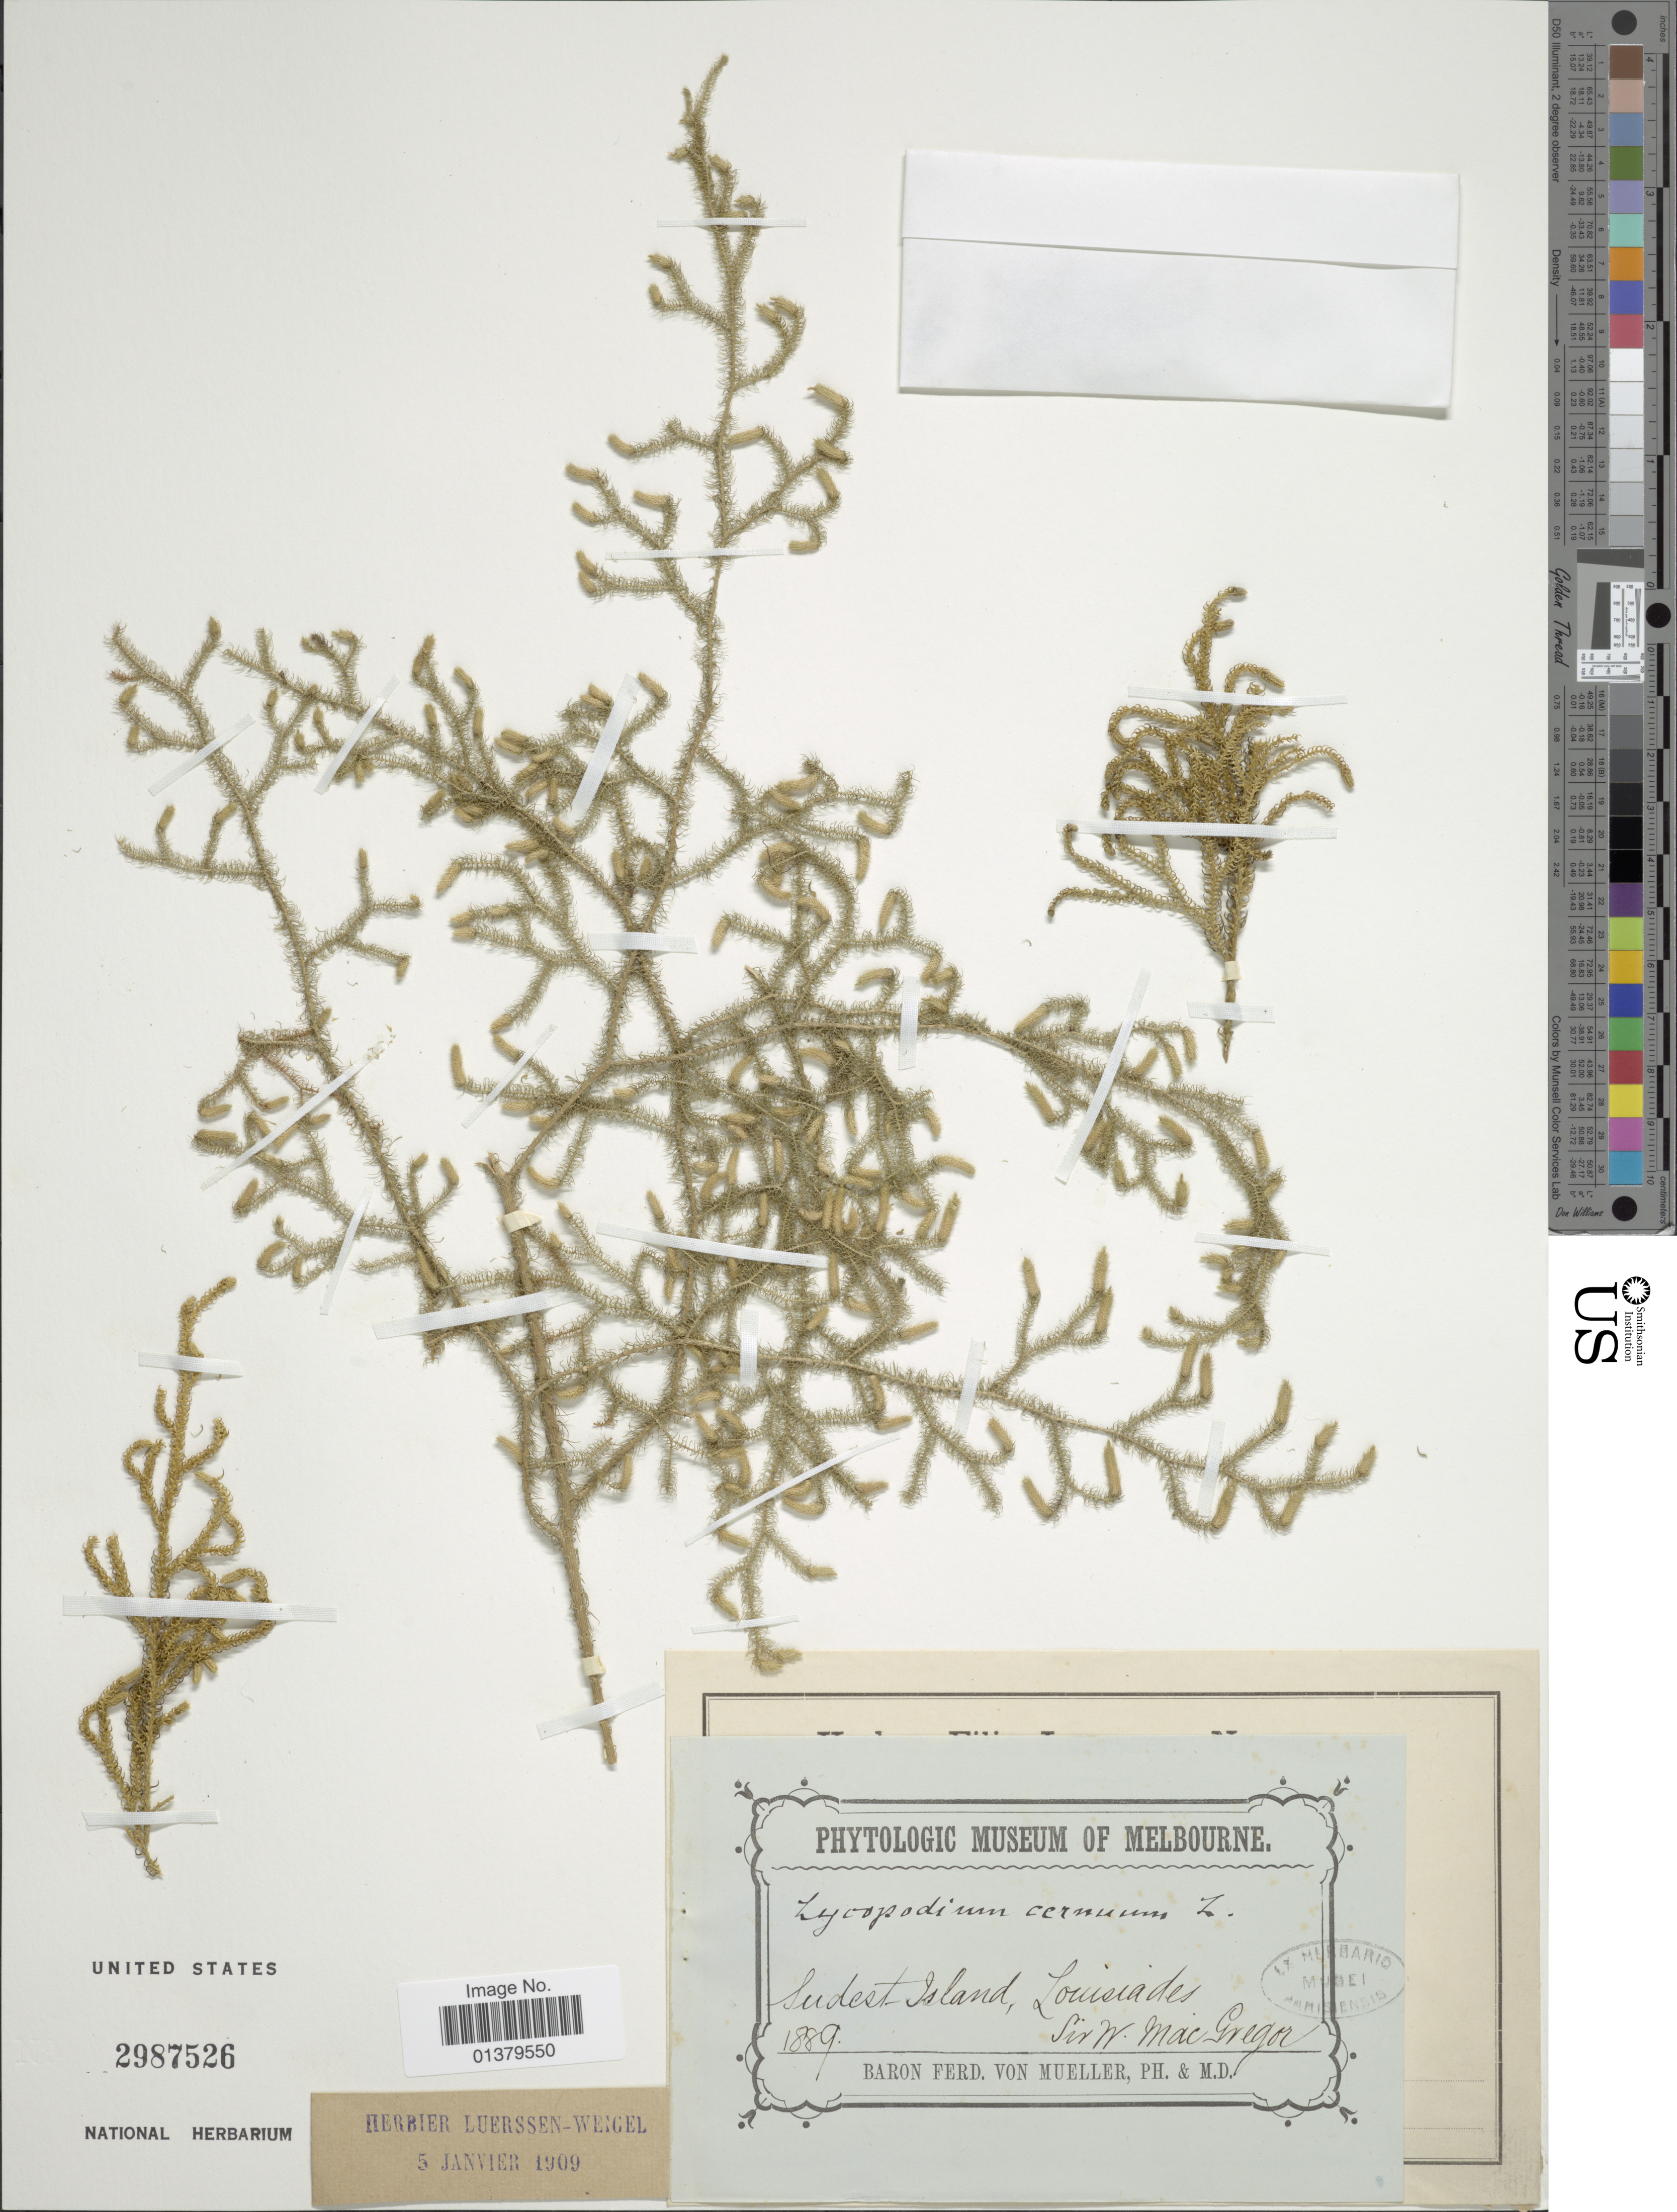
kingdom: Plantae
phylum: Tracheophyta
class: Lycopodiopsida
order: Lycopodiales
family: Lycopodiaceae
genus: Palhinhaea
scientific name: Palhinhaea cernua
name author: (L.) Vasc. & Franco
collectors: W. Macgregor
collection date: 1889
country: Papua New Guinea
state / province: Milne Bay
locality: Sudest island, Louisiades [interpreted]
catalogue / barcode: US 2987526